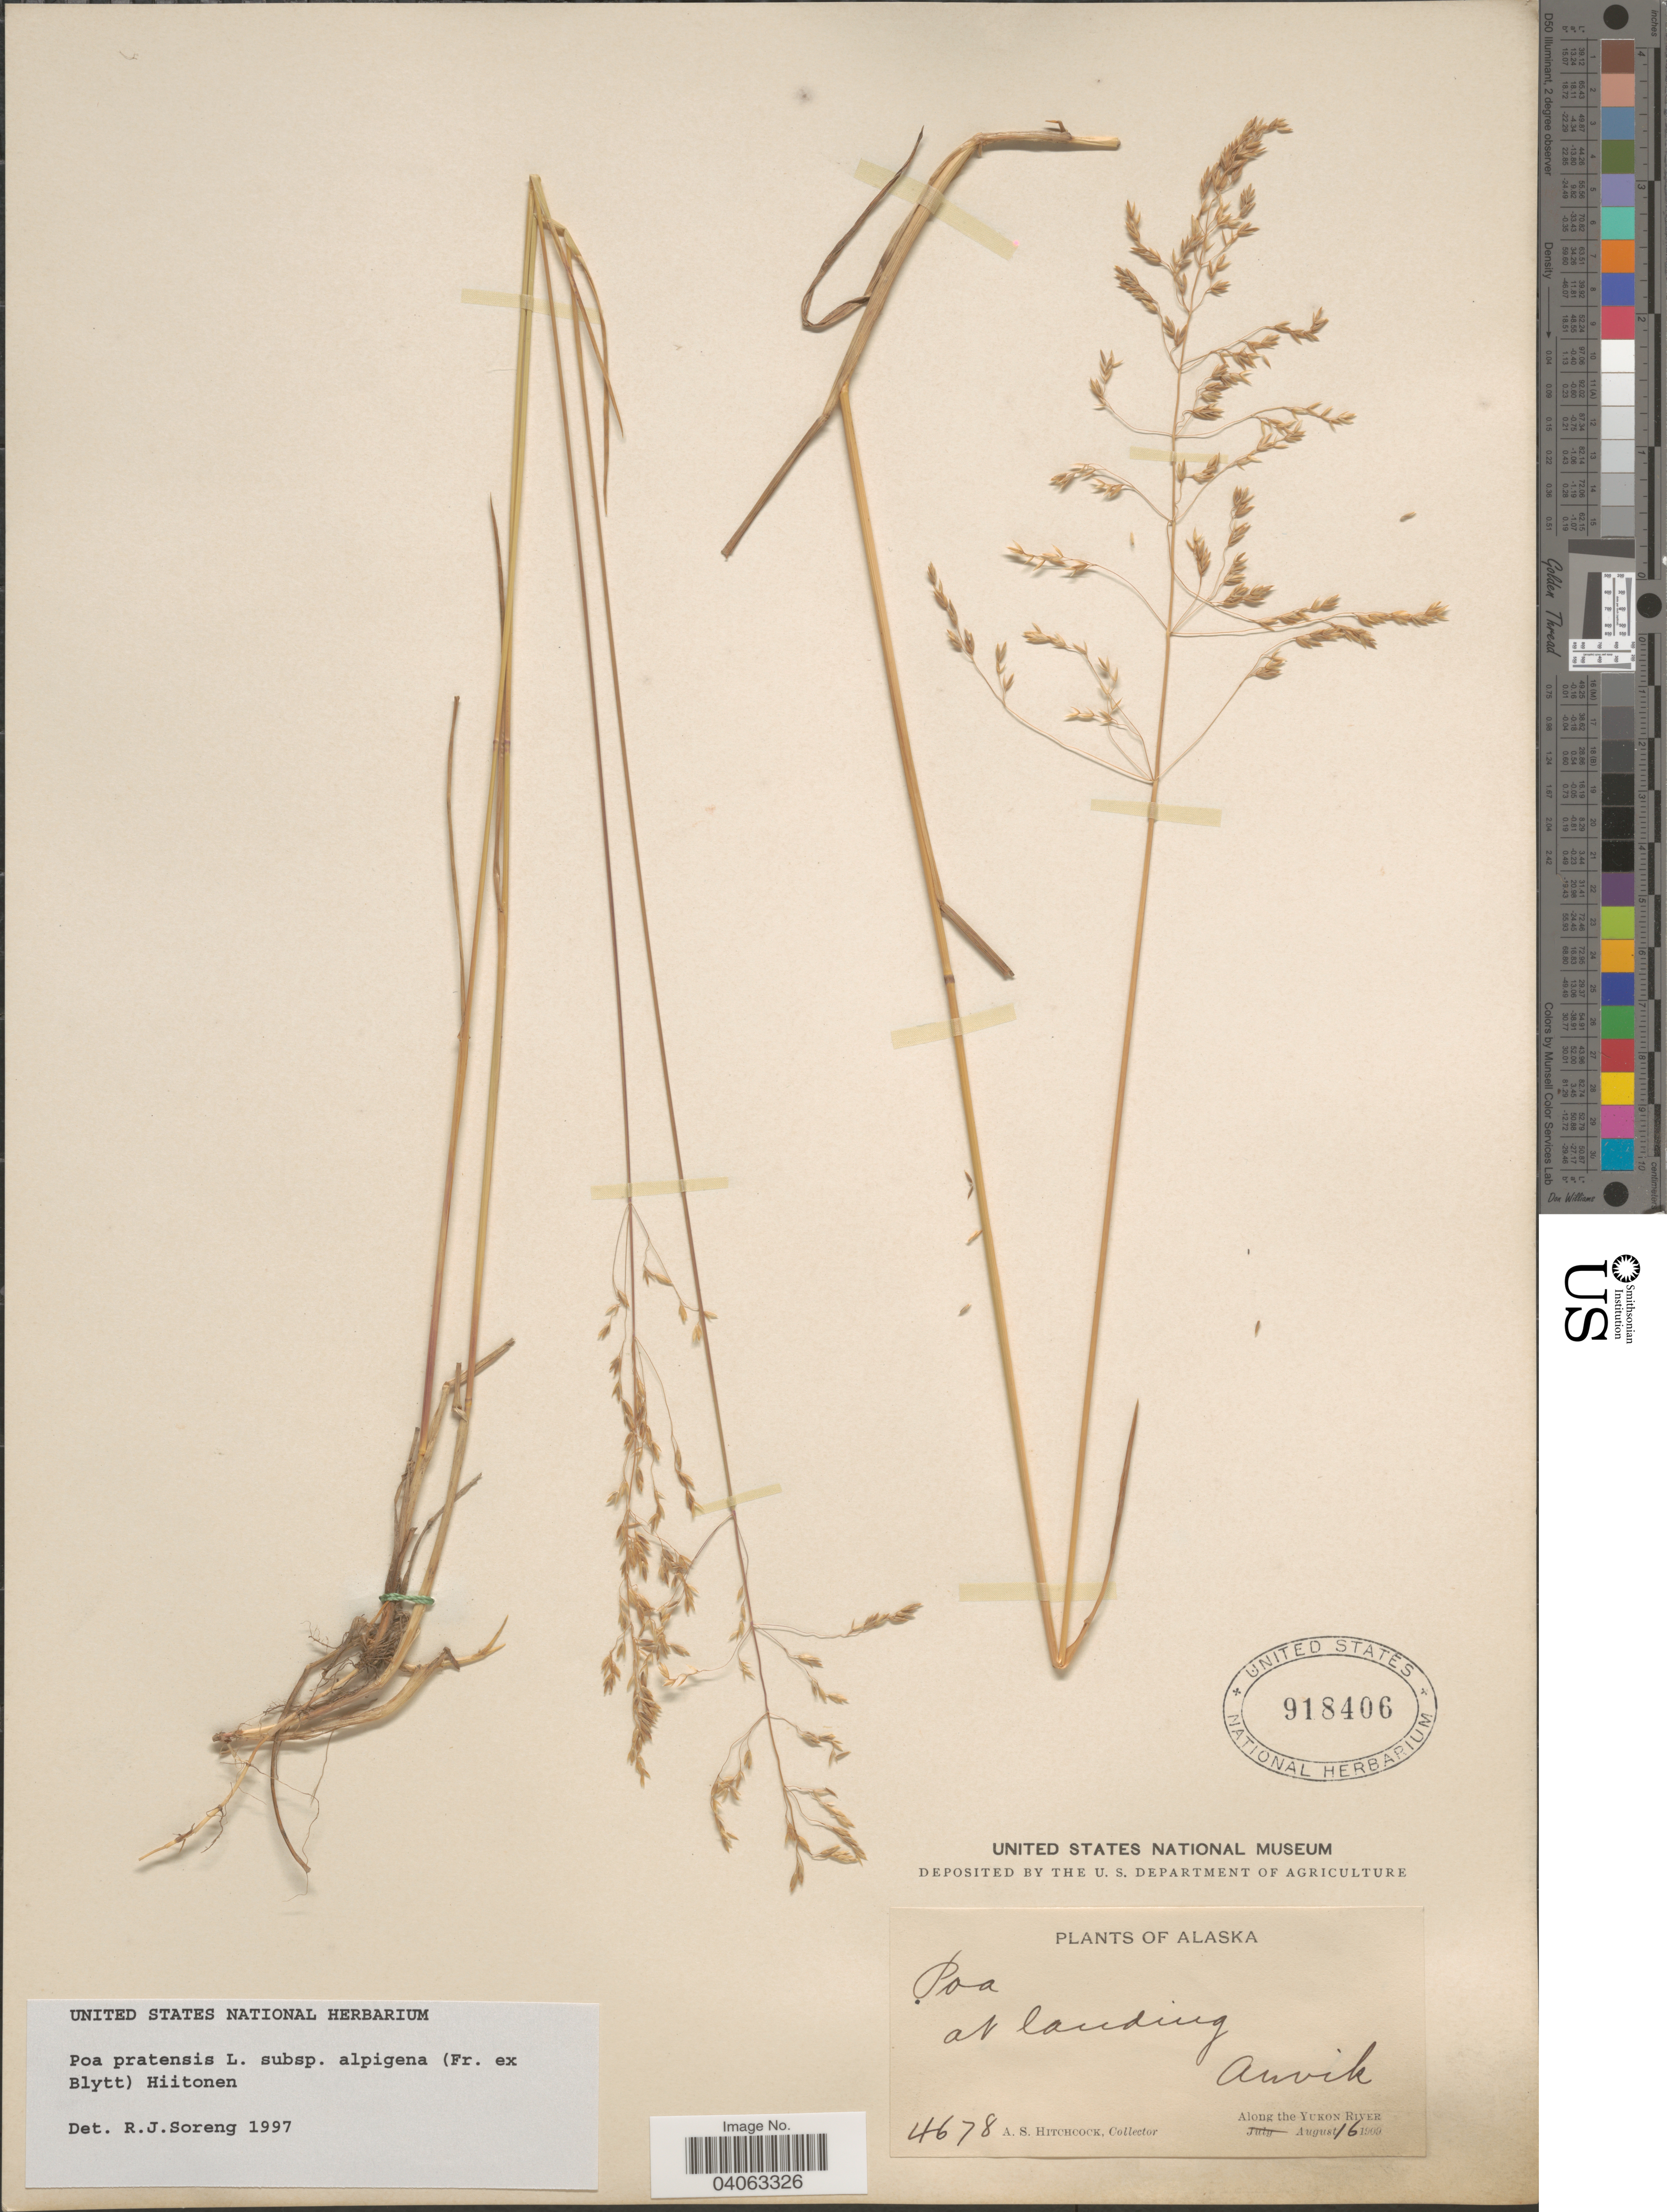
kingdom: Plantae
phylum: Tracheophyta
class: Liliopsida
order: Poales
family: Poaceae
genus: Poa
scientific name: Poa pratensis subsp. alpigena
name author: (Lindm.) Hiitonen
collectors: A. S. Hitchcock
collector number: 4678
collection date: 1909-08-16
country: United States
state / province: Alaska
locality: At landing. Auvik. Along the Yukon River.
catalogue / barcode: US 918406